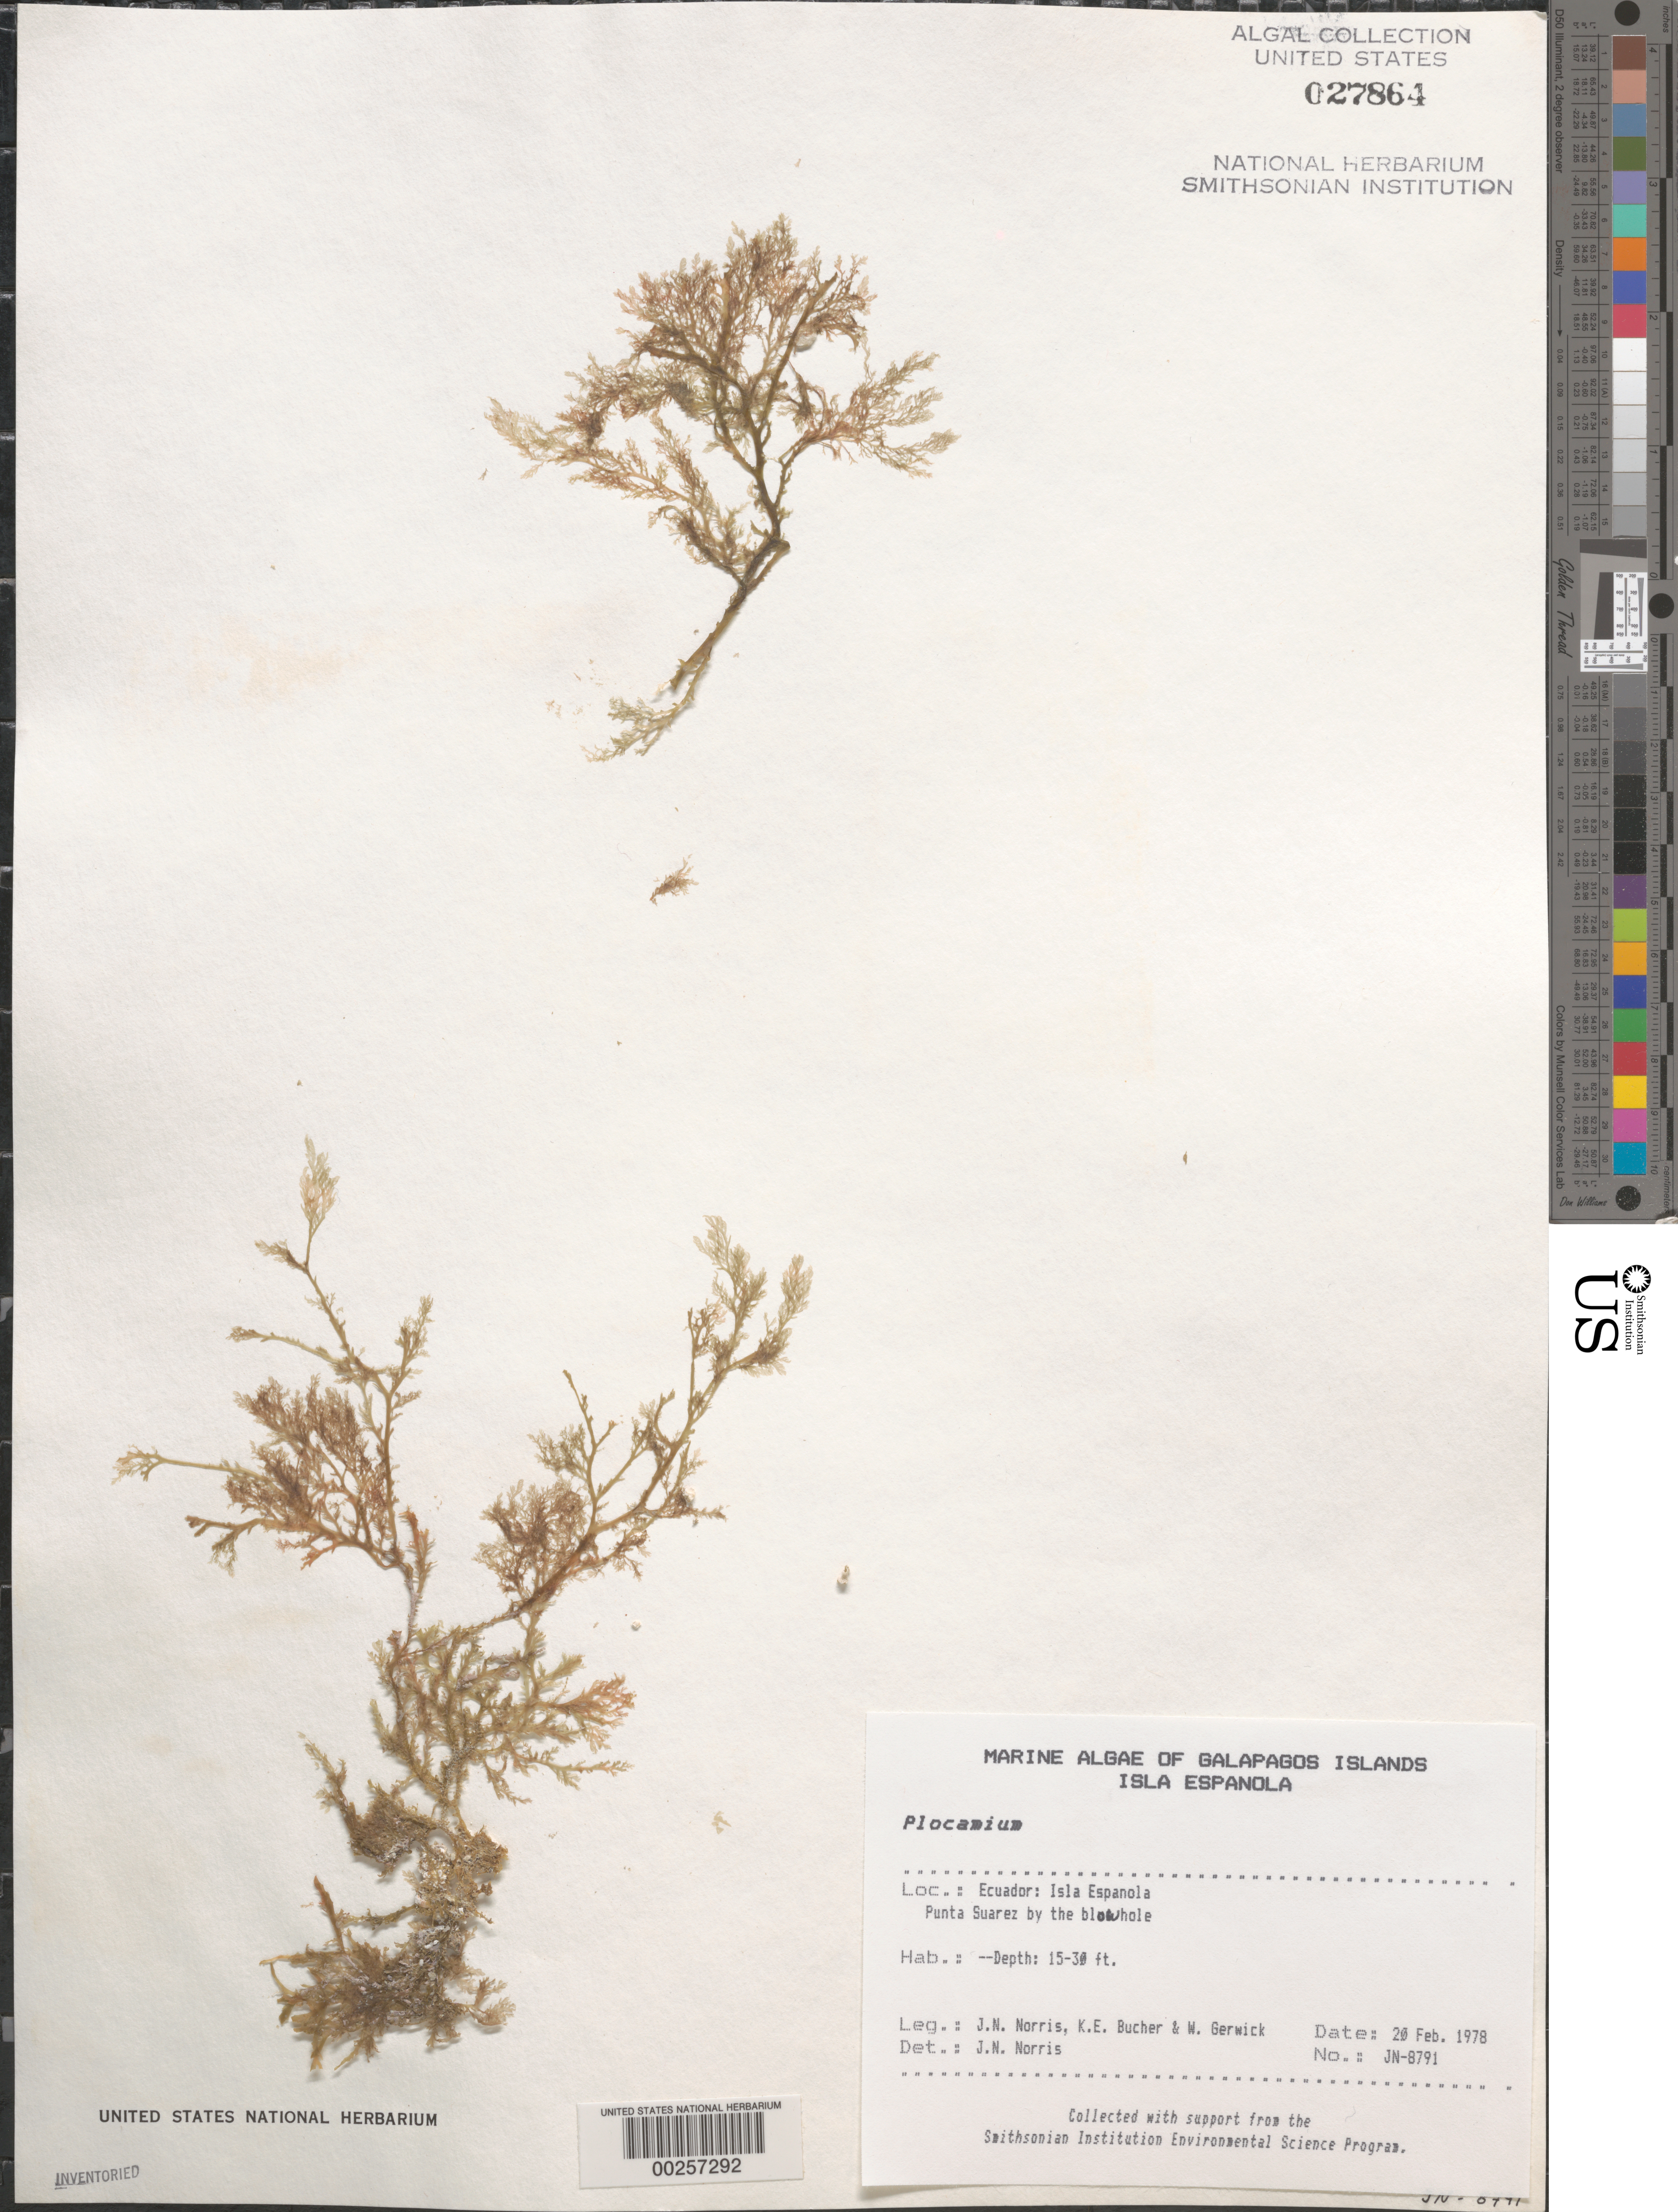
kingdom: Plantae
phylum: Rhodophyta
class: Florideophyceae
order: Plocamiales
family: Plocamiaceae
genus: Plocamium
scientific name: Plocamium sp.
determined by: Norris, James N.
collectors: J. N. Norris, K. E. Bucher & W. Gerwick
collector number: JN-8791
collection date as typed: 20 Feb 1978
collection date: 1978-02-20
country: Ecuador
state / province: Colón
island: Española [Hood]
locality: Punta Suarez, blowhole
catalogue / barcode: US 27864